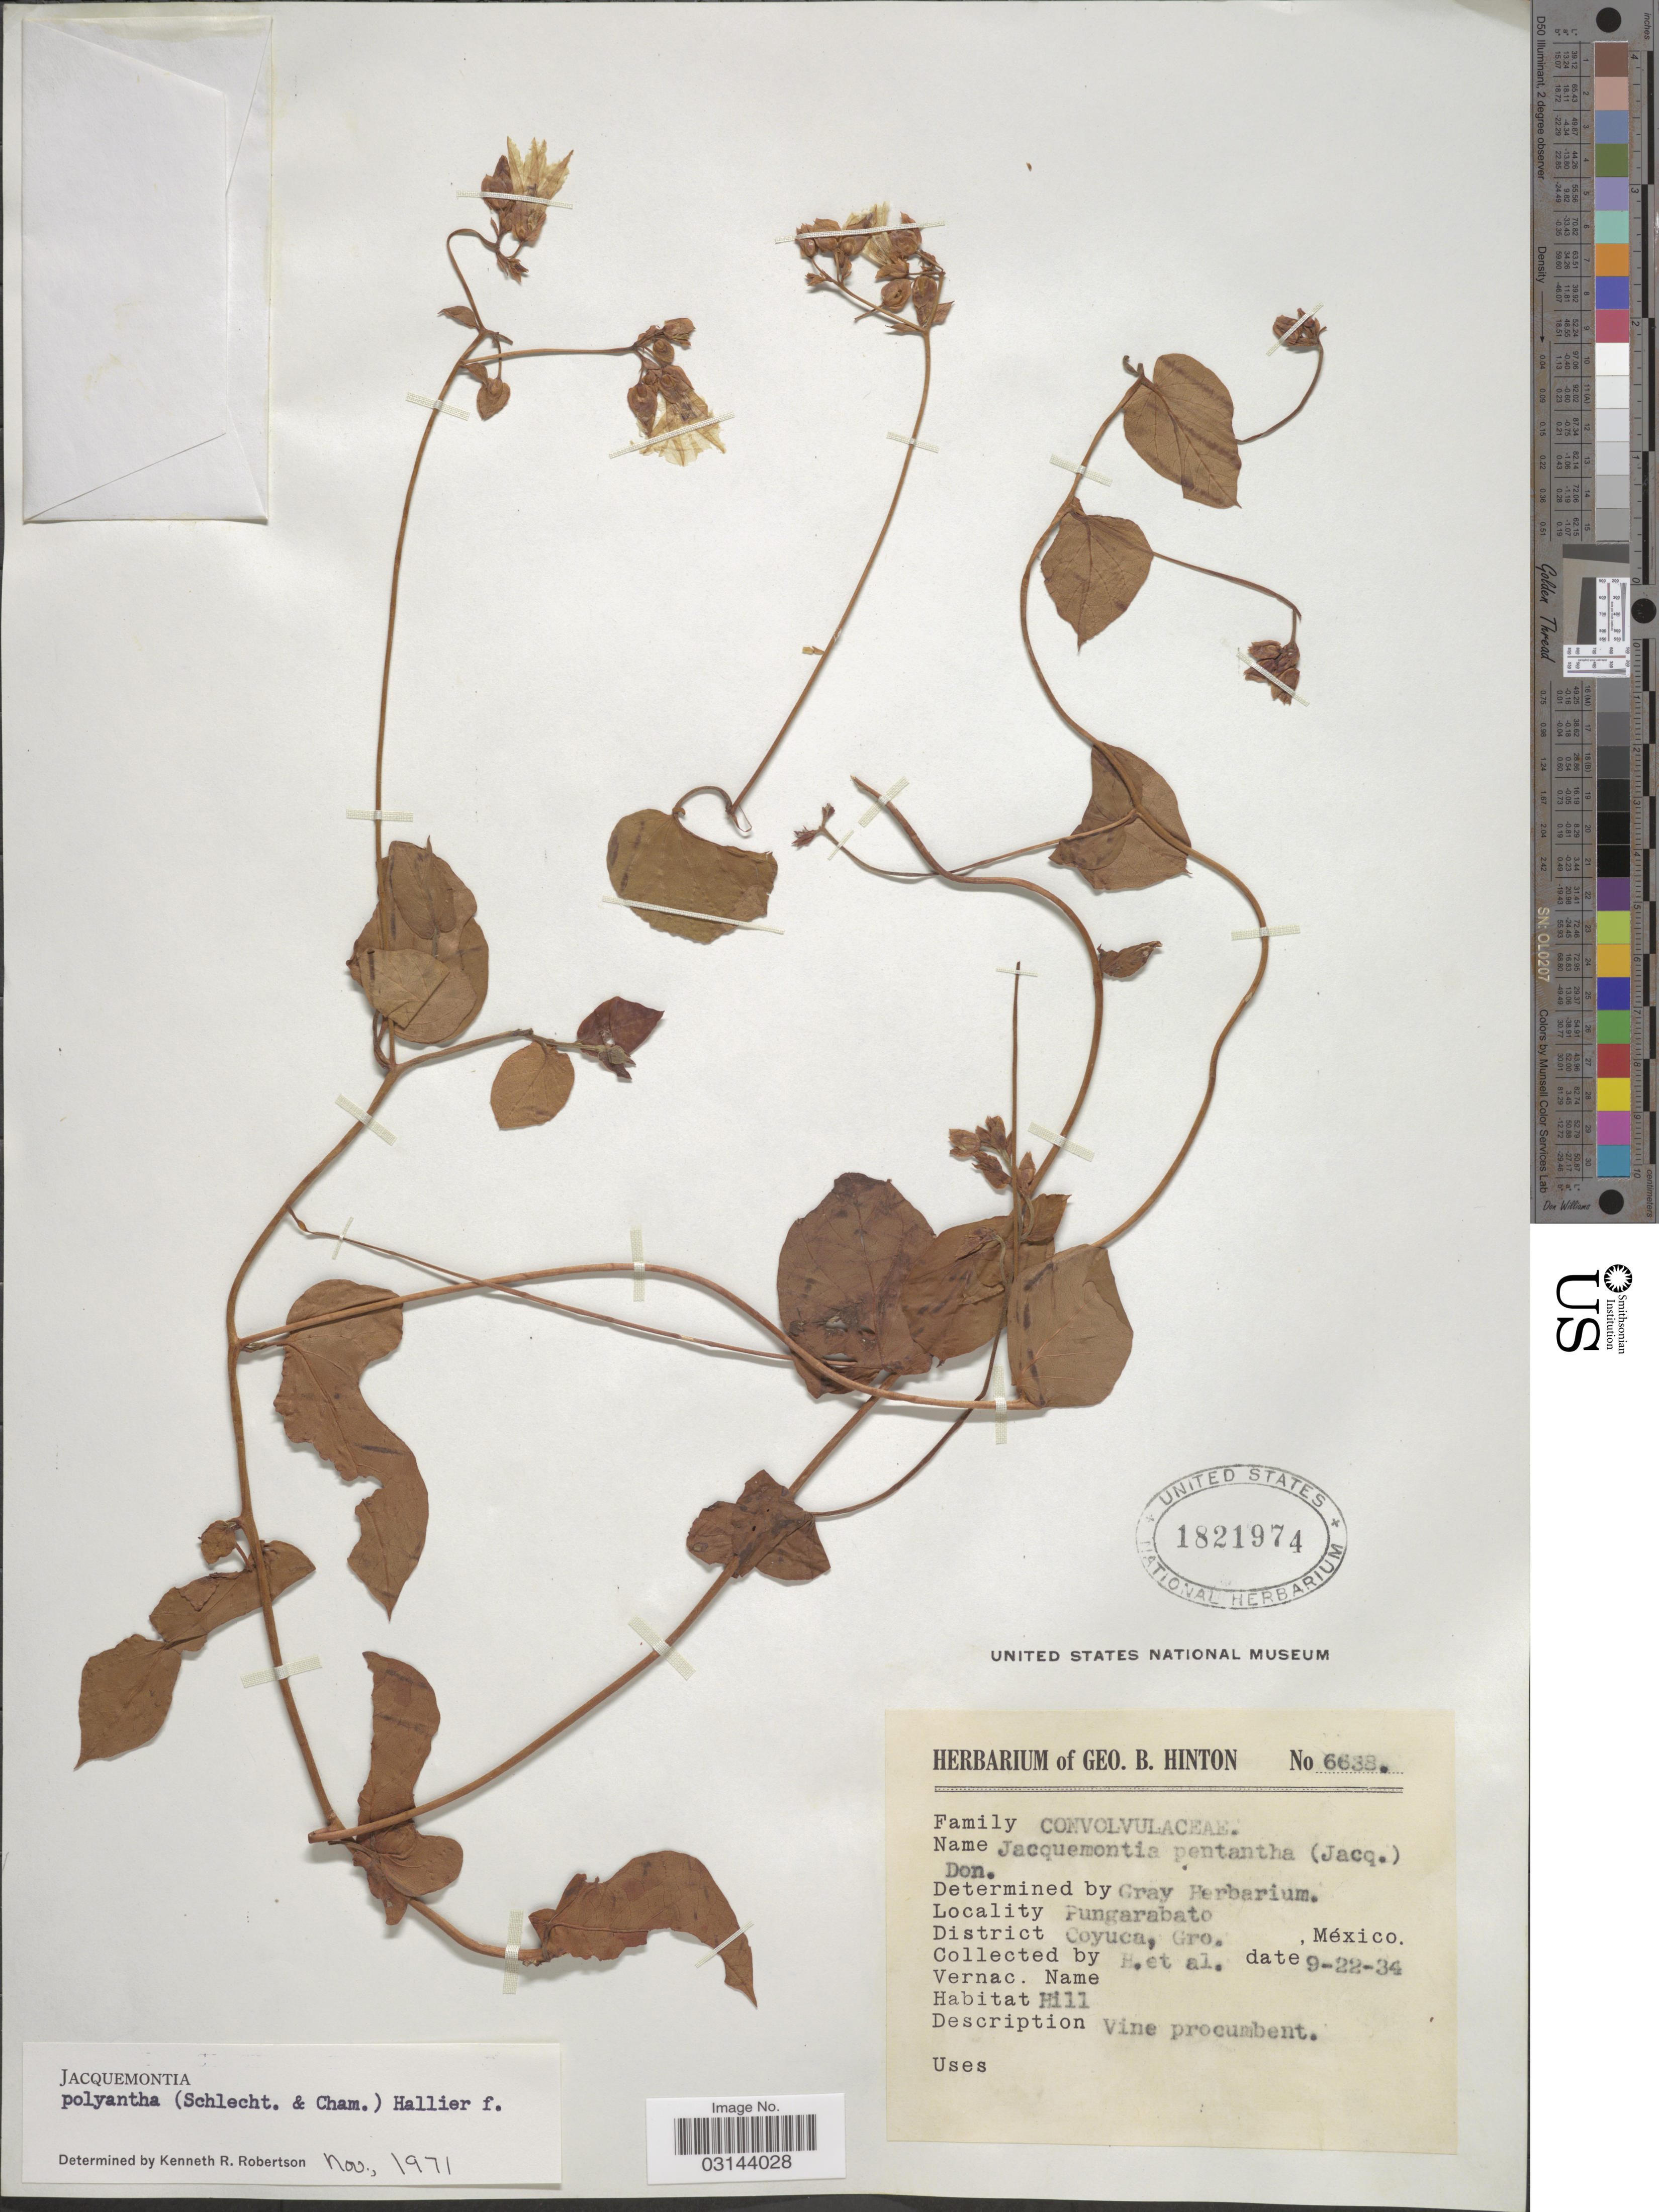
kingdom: Plantae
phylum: Tracheophyta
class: Magnoliopsida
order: Solanales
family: Convolvulaceae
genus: Jacquemontia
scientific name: Jacquemontia polyantha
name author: (Schltdl. & Cham.) Hallier f.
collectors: G. B. Hinton & et al.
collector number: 6638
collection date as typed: Transcribed d/m/y: 22/9/34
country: Mexico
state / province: Guerrero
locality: Pungarabato, District Coyuca, Gro., México.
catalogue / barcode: US 1821974